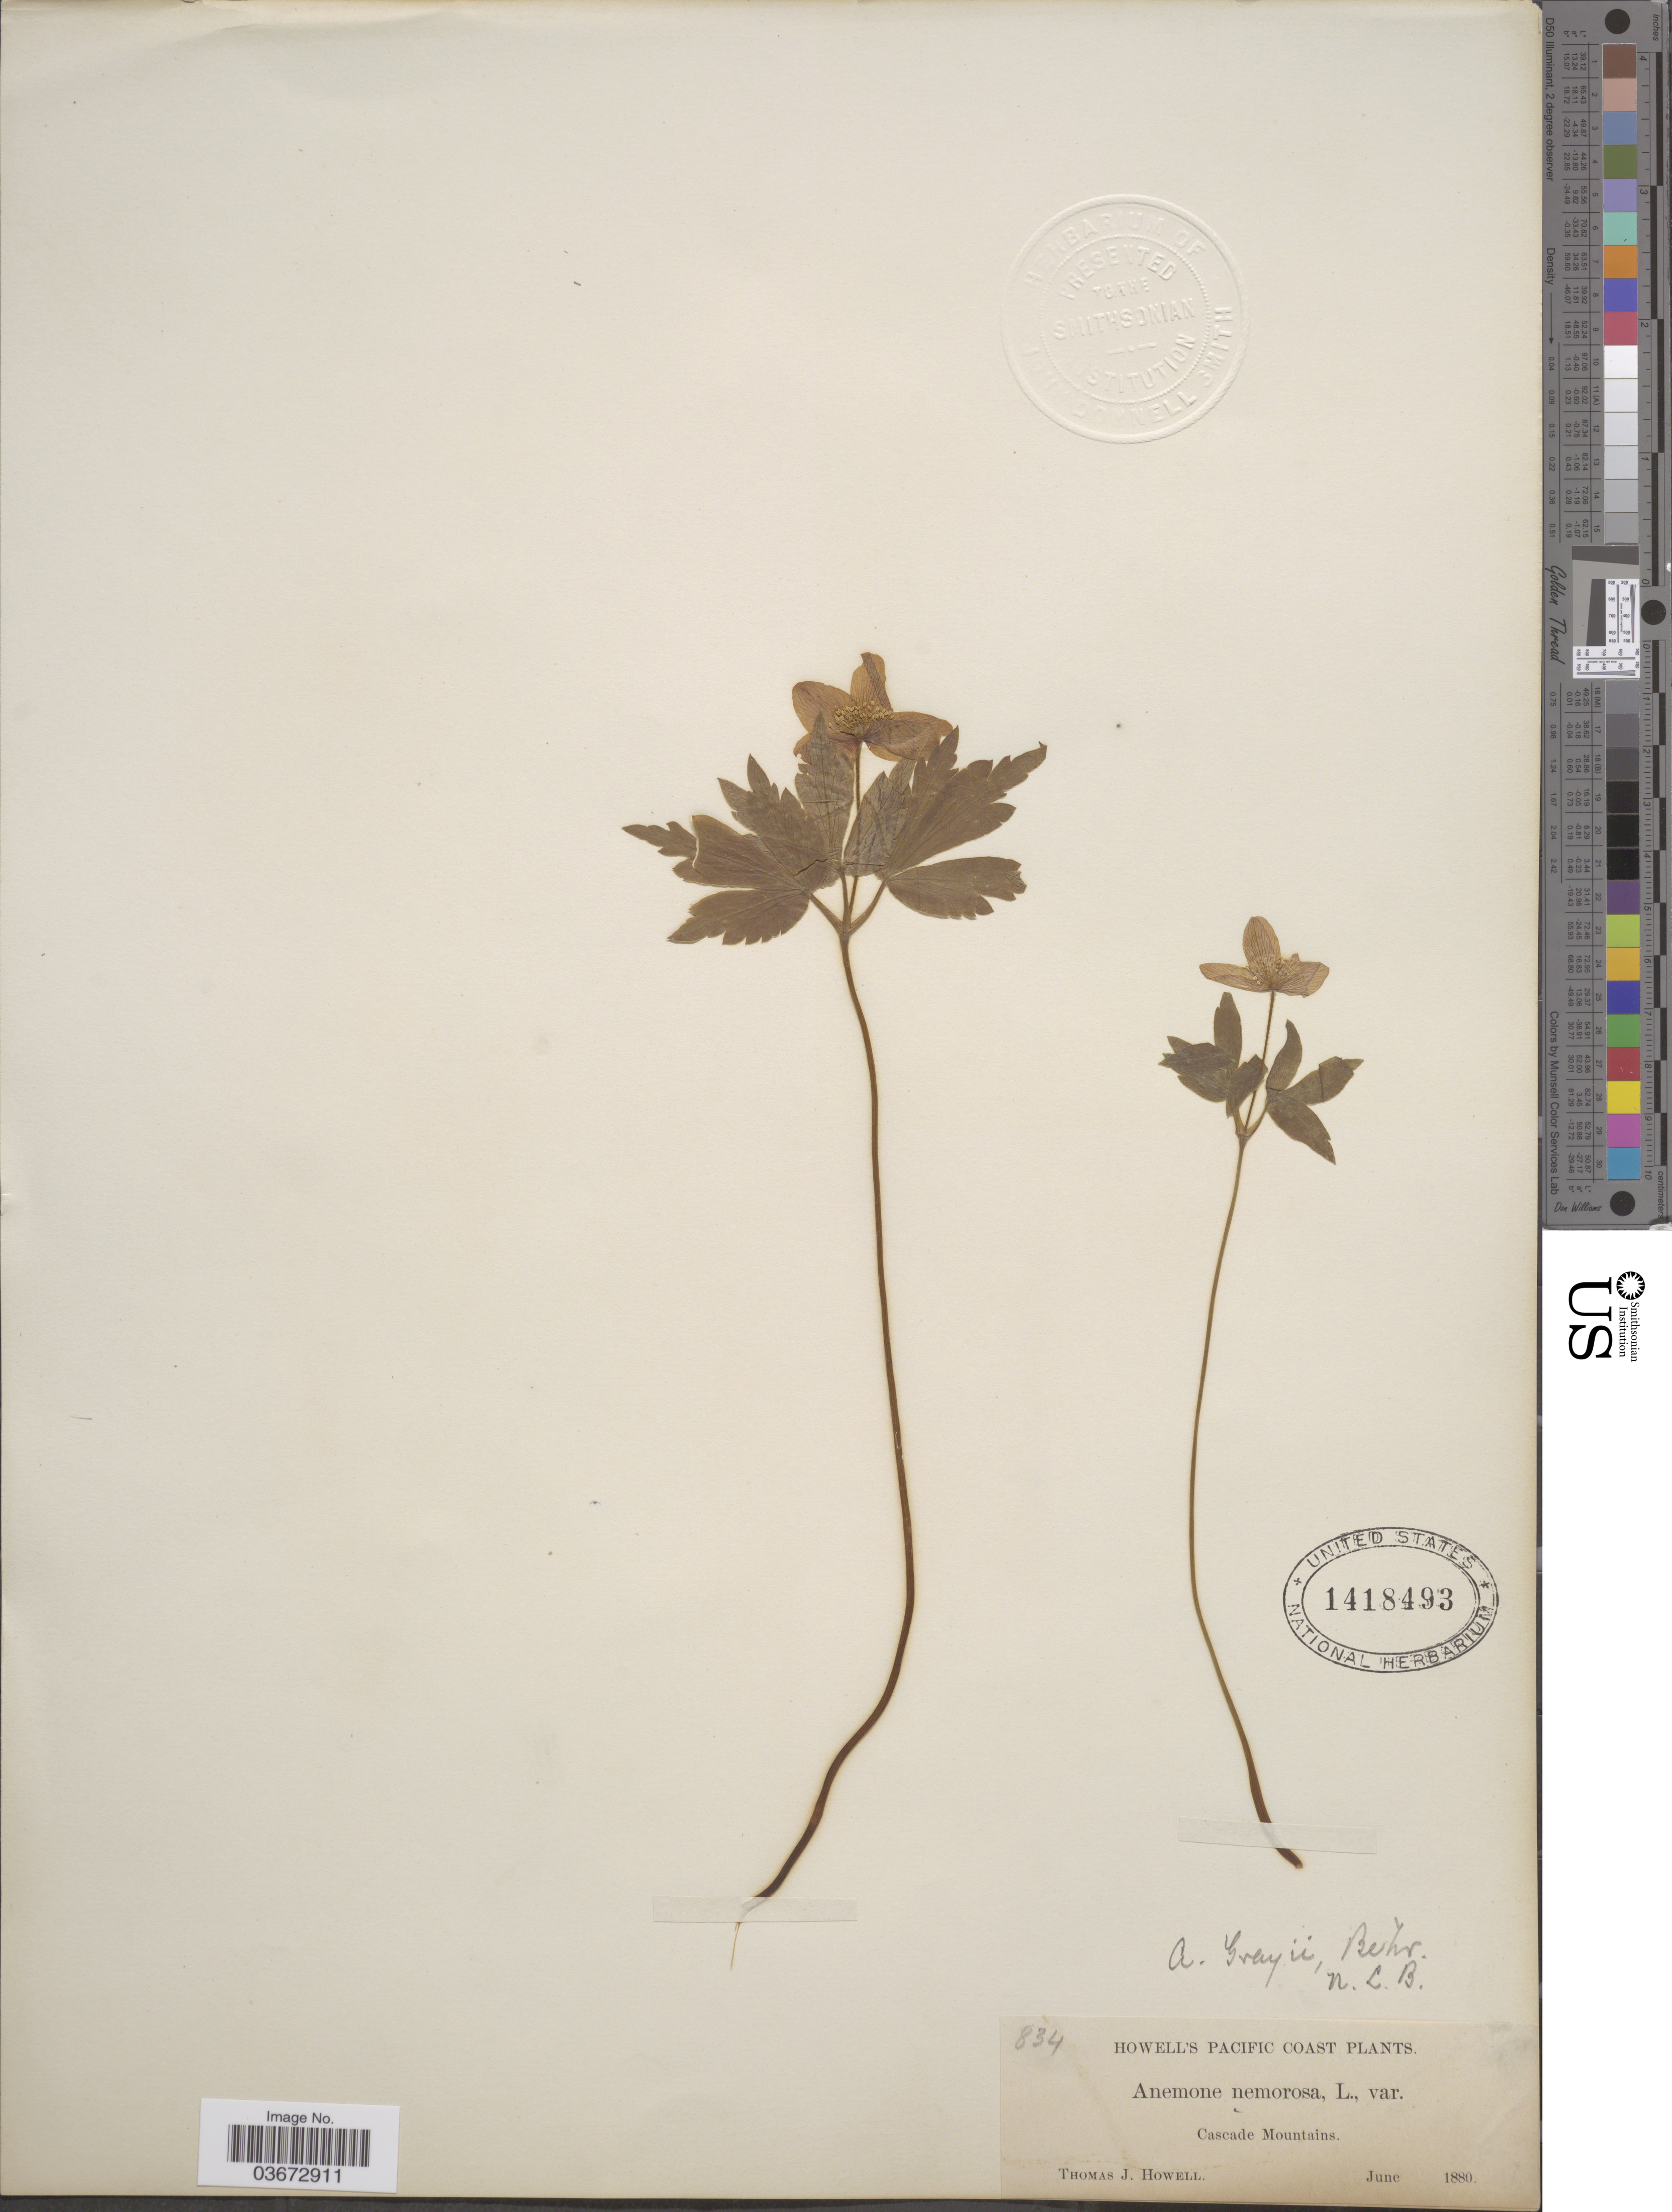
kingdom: Plantae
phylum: Tracheophyta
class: Magnoliopsida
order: Ranunculales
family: Ranunculaceae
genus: Anemone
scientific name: Anemone quinquefolia var. grayi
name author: (Behr ex Kellogg) Jeps.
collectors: T. J. Howell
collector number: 834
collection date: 1880-06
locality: Pacific Coast. Cascade Mountains.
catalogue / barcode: US 1418493